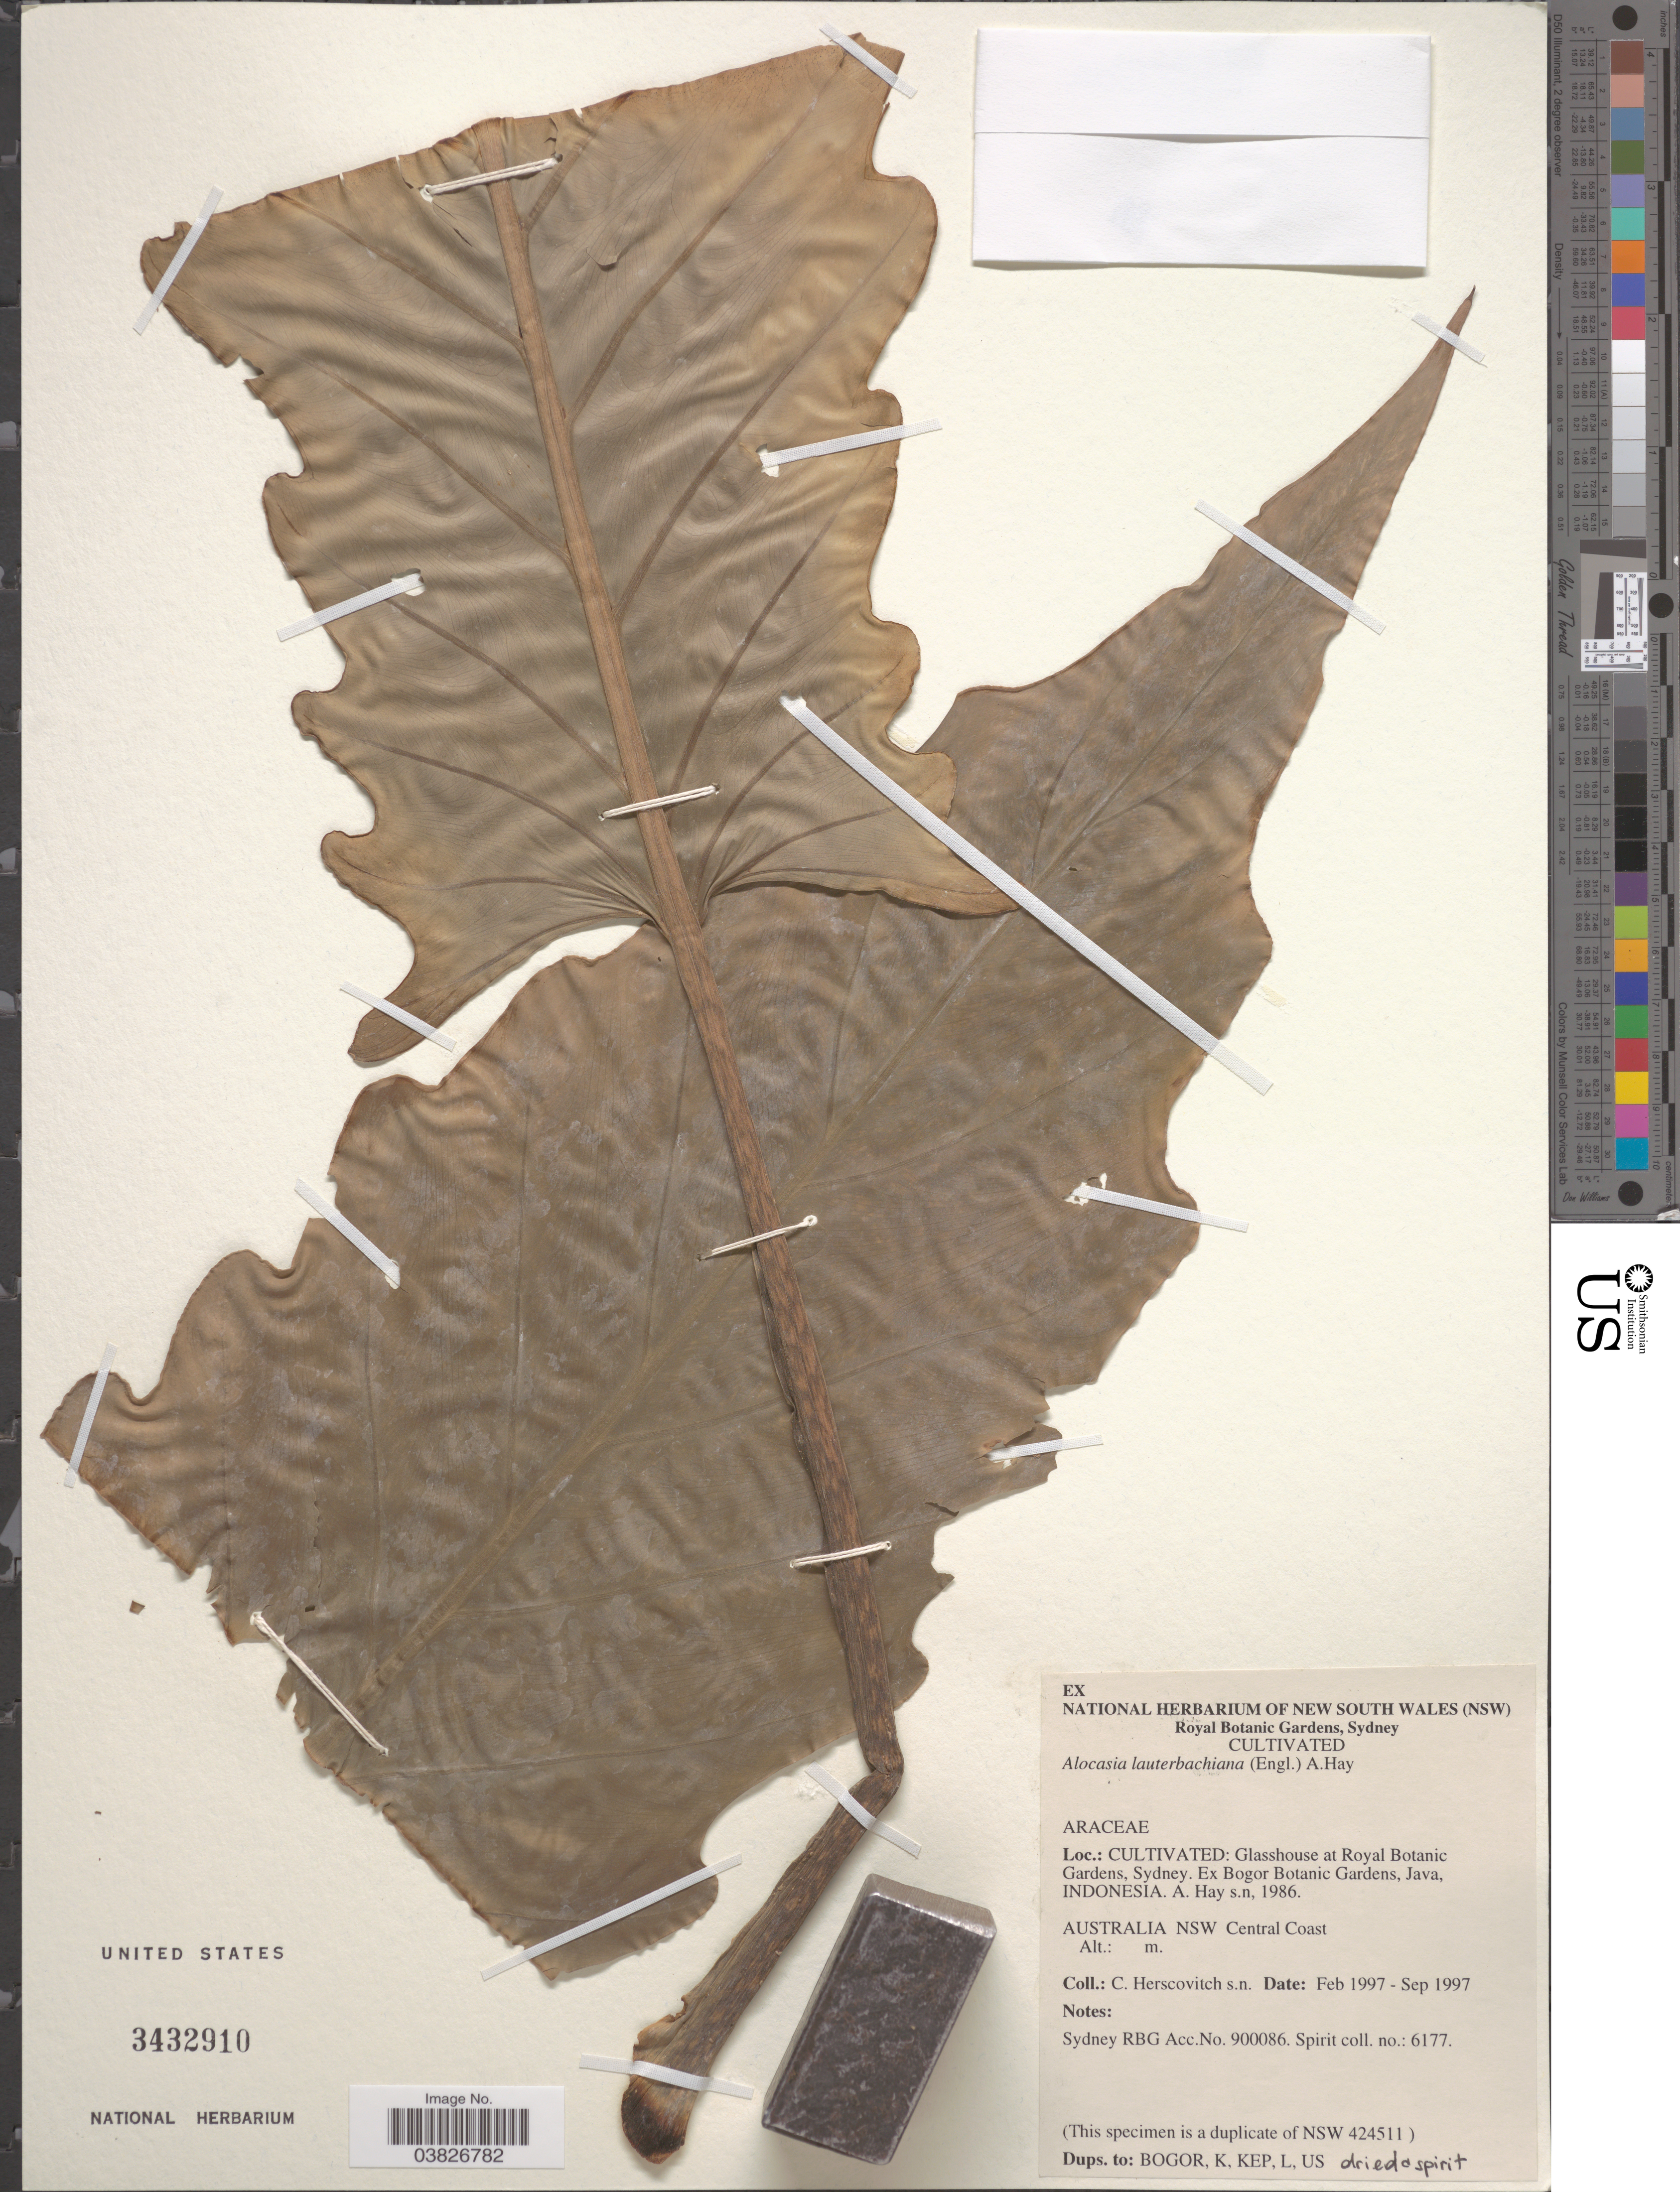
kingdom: Plantae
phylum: Tracheophyta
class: Liliopsida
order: Alismatales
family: Araceae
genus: Alocasia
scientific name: Alocasia lauterbachiana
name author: (Engl.) A. Hay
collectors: C. Herscovitch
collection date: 1997-02/1997-09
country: Australia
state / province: New South Wales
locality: Glasshouse at Royal Botanic Gardens, Sydney. Central Coast.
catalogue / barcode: US 3432910